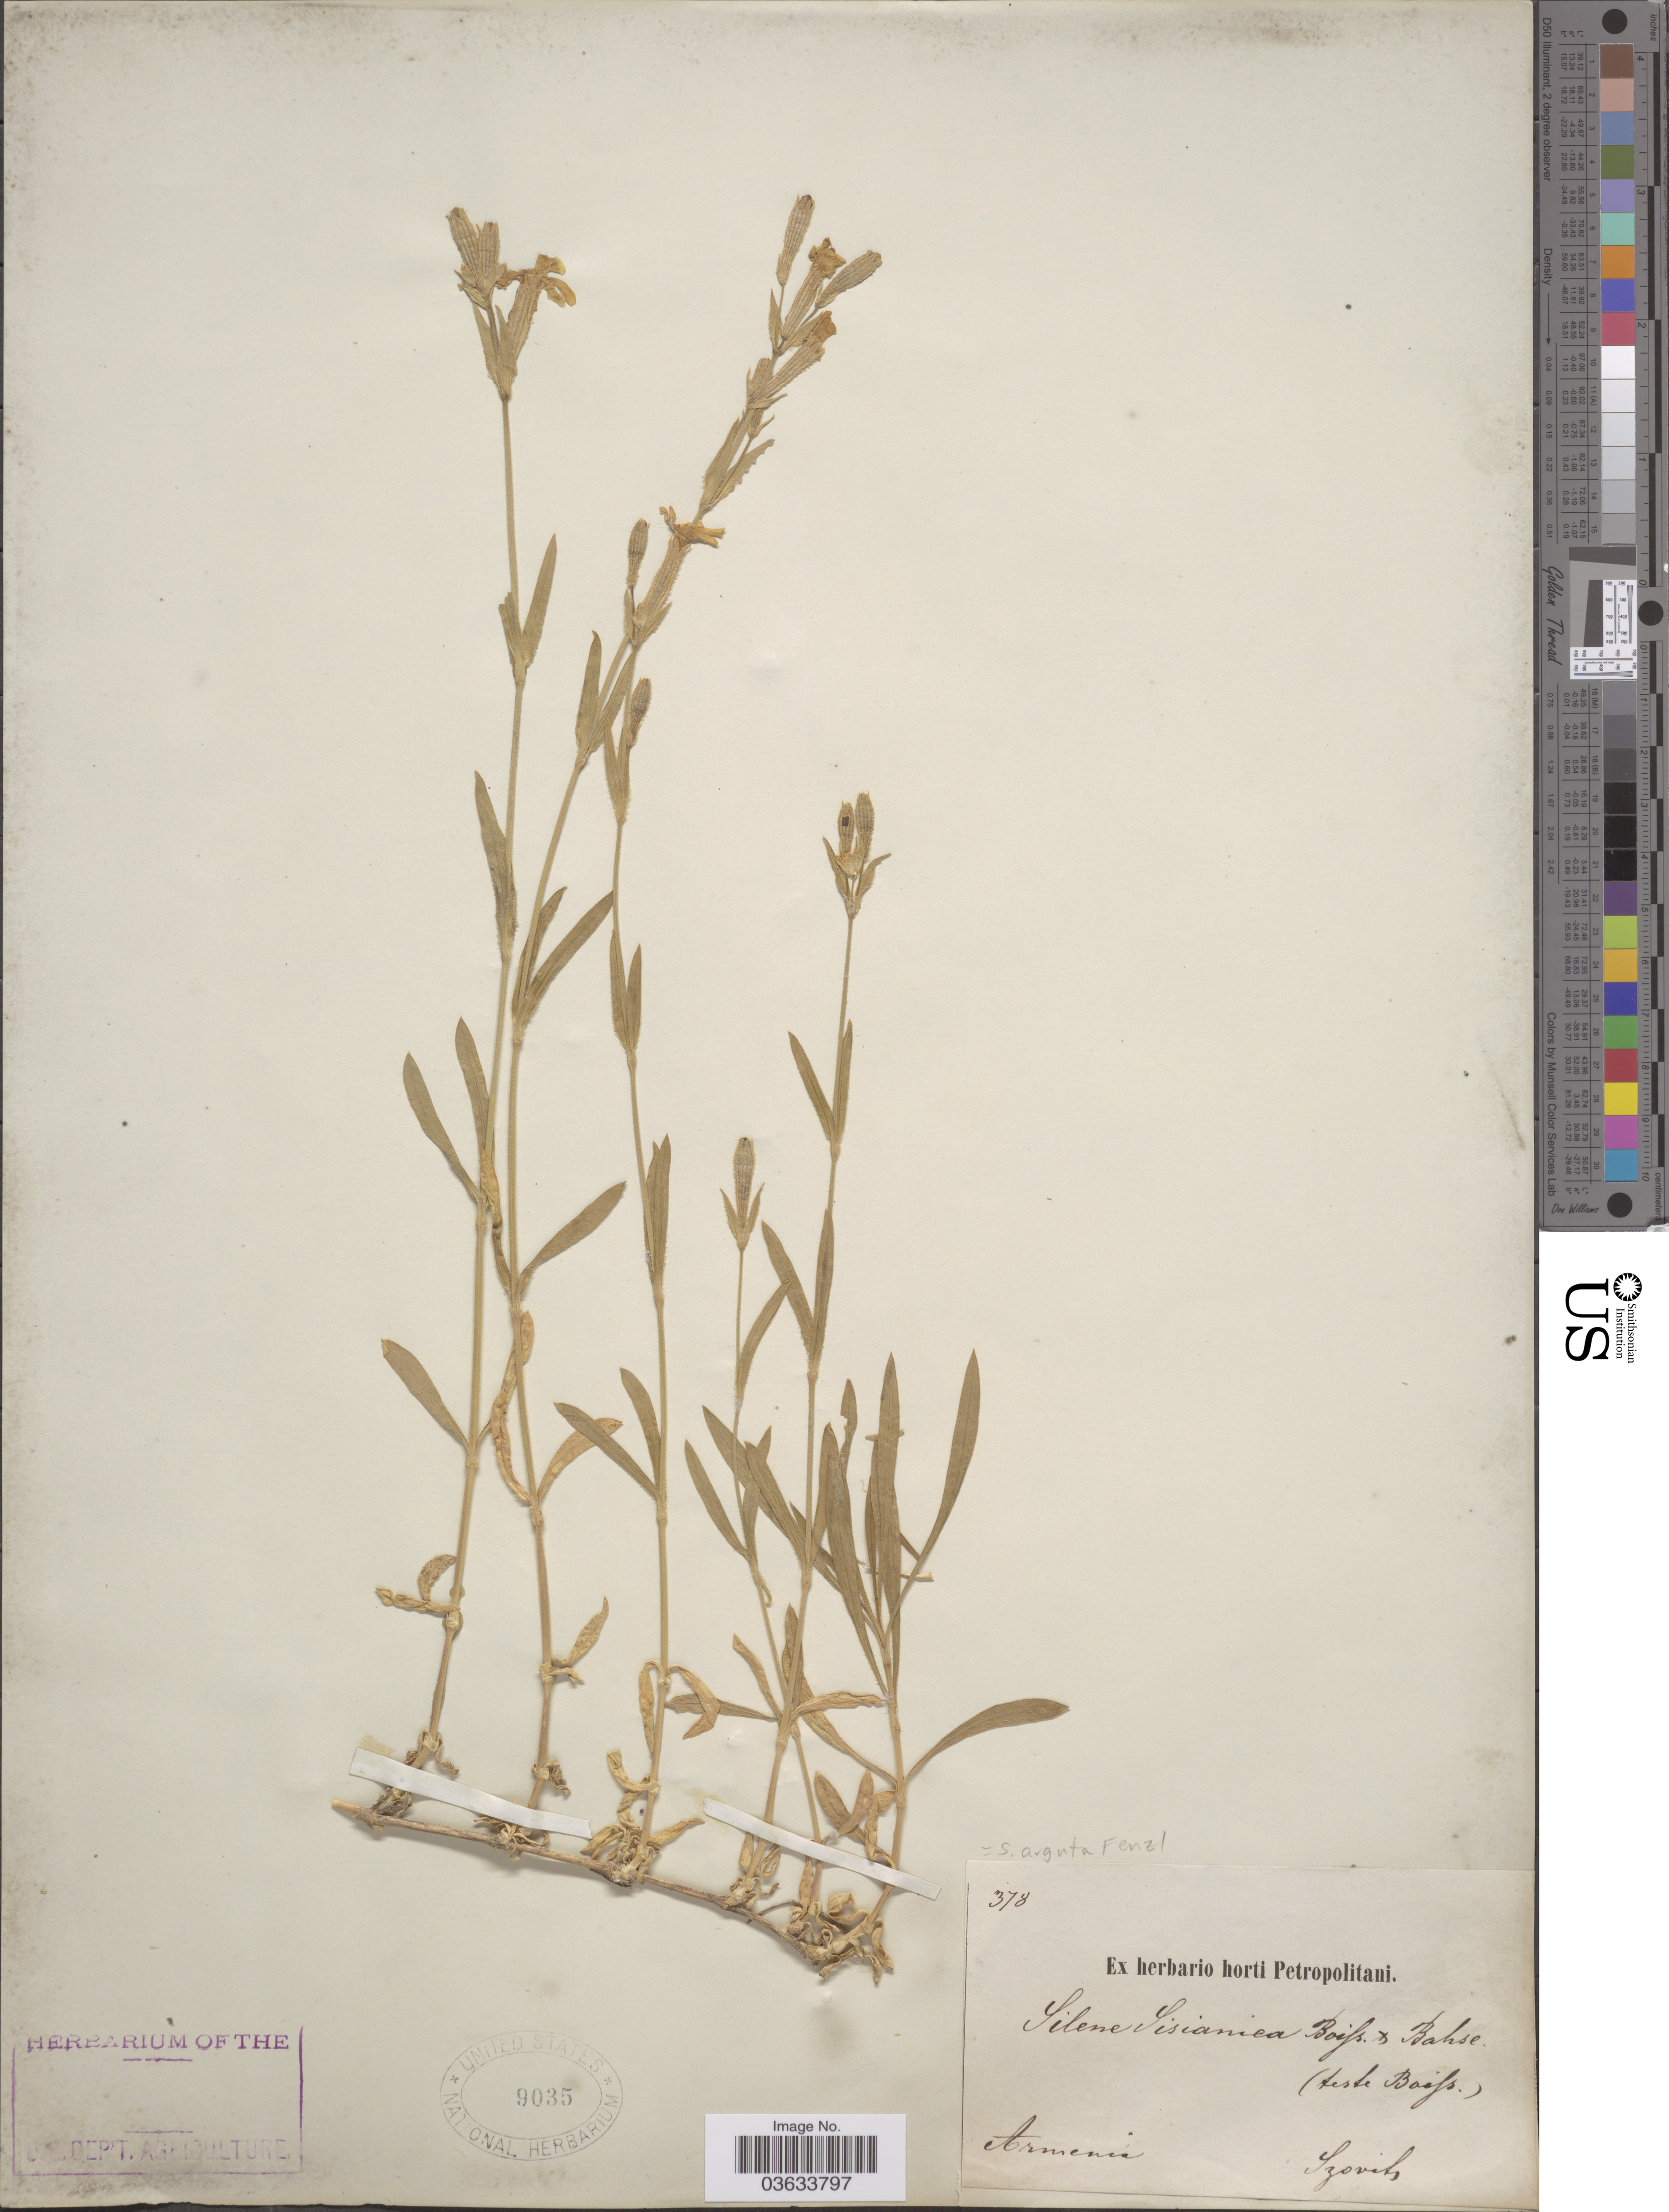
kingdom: Plantae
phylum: Tracheophyta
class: Magnoliopsida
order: Caryophyllales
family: Caryophyllaceae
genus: Silene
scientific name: Silene arguta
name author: Fenzl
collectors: Szovits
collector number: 378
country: Armenia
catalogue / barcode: US 9035